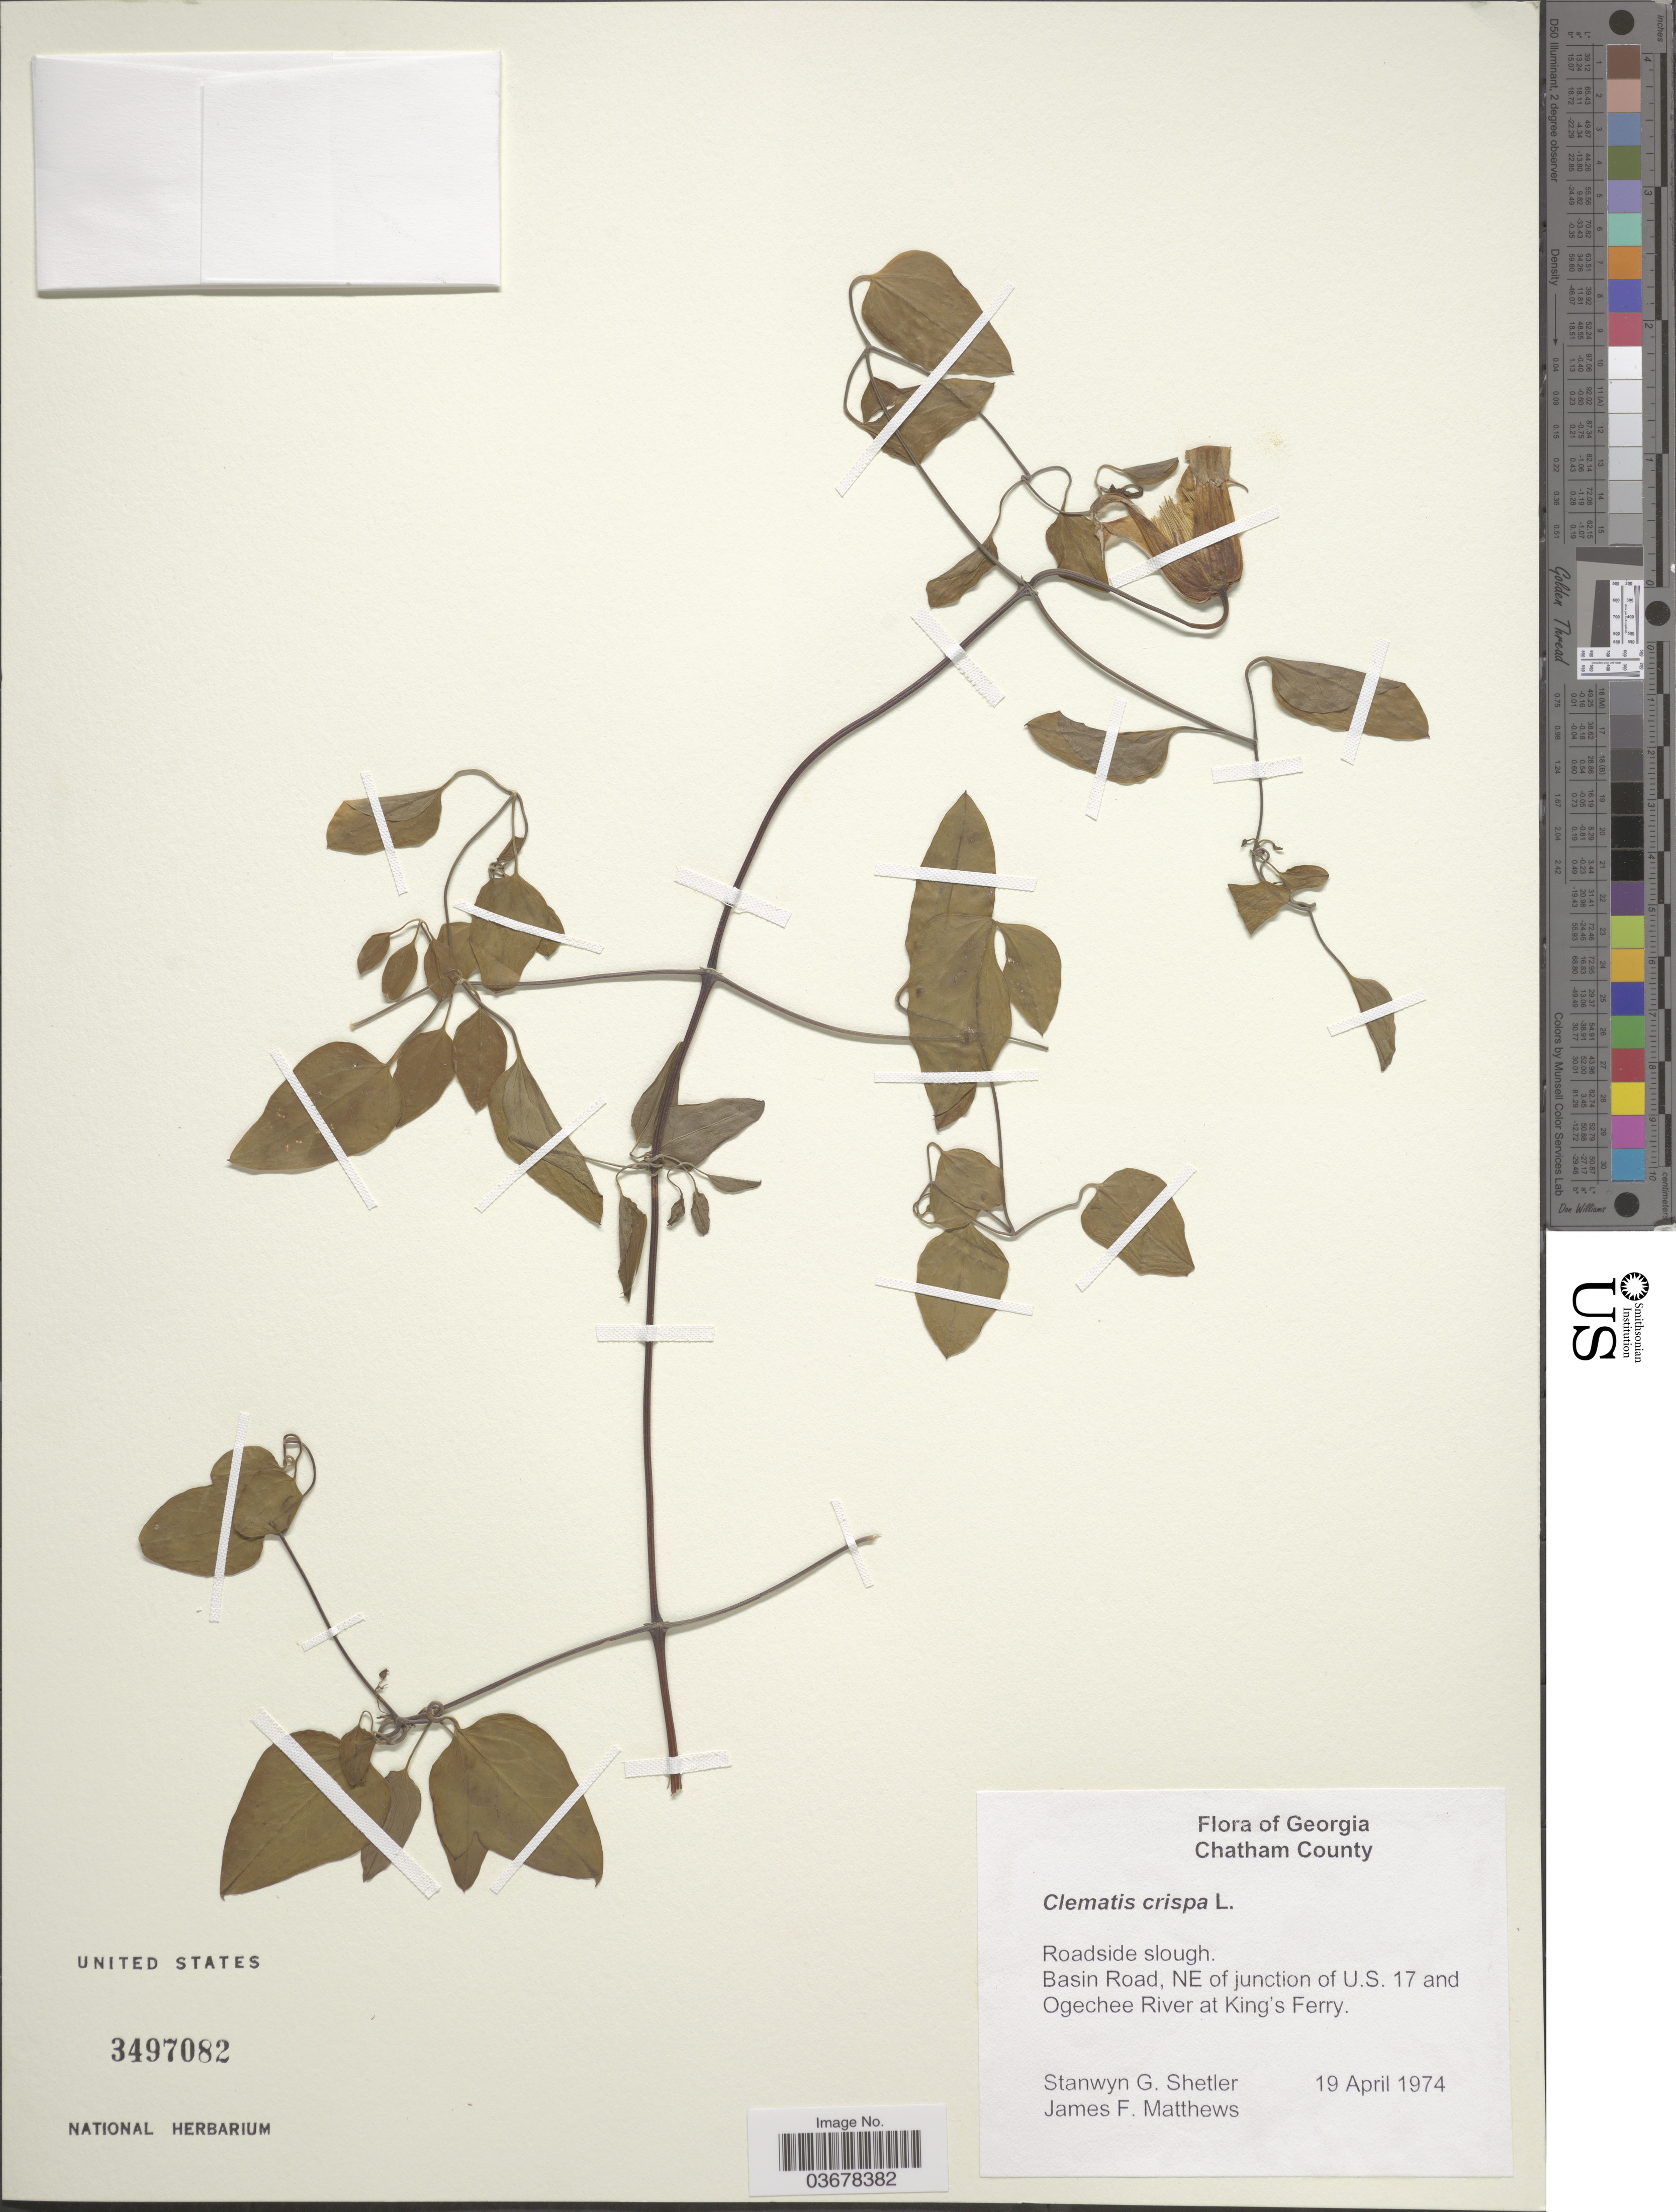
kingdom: Plantae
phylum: Tracheophyta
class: Magnoliopsida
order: Ranunculales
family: Ranunculaceae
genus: Clematis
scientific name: Clematis viorna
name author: L.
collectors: S. Shetler & J. F. Mathews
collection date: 1974-04-19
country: United States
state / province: Georgia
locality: Chatham County. Roadside slough. Basin Road, NE of junction of U.S. 17 and Ogechee River at King's Ferry.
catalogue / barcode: US 3497082